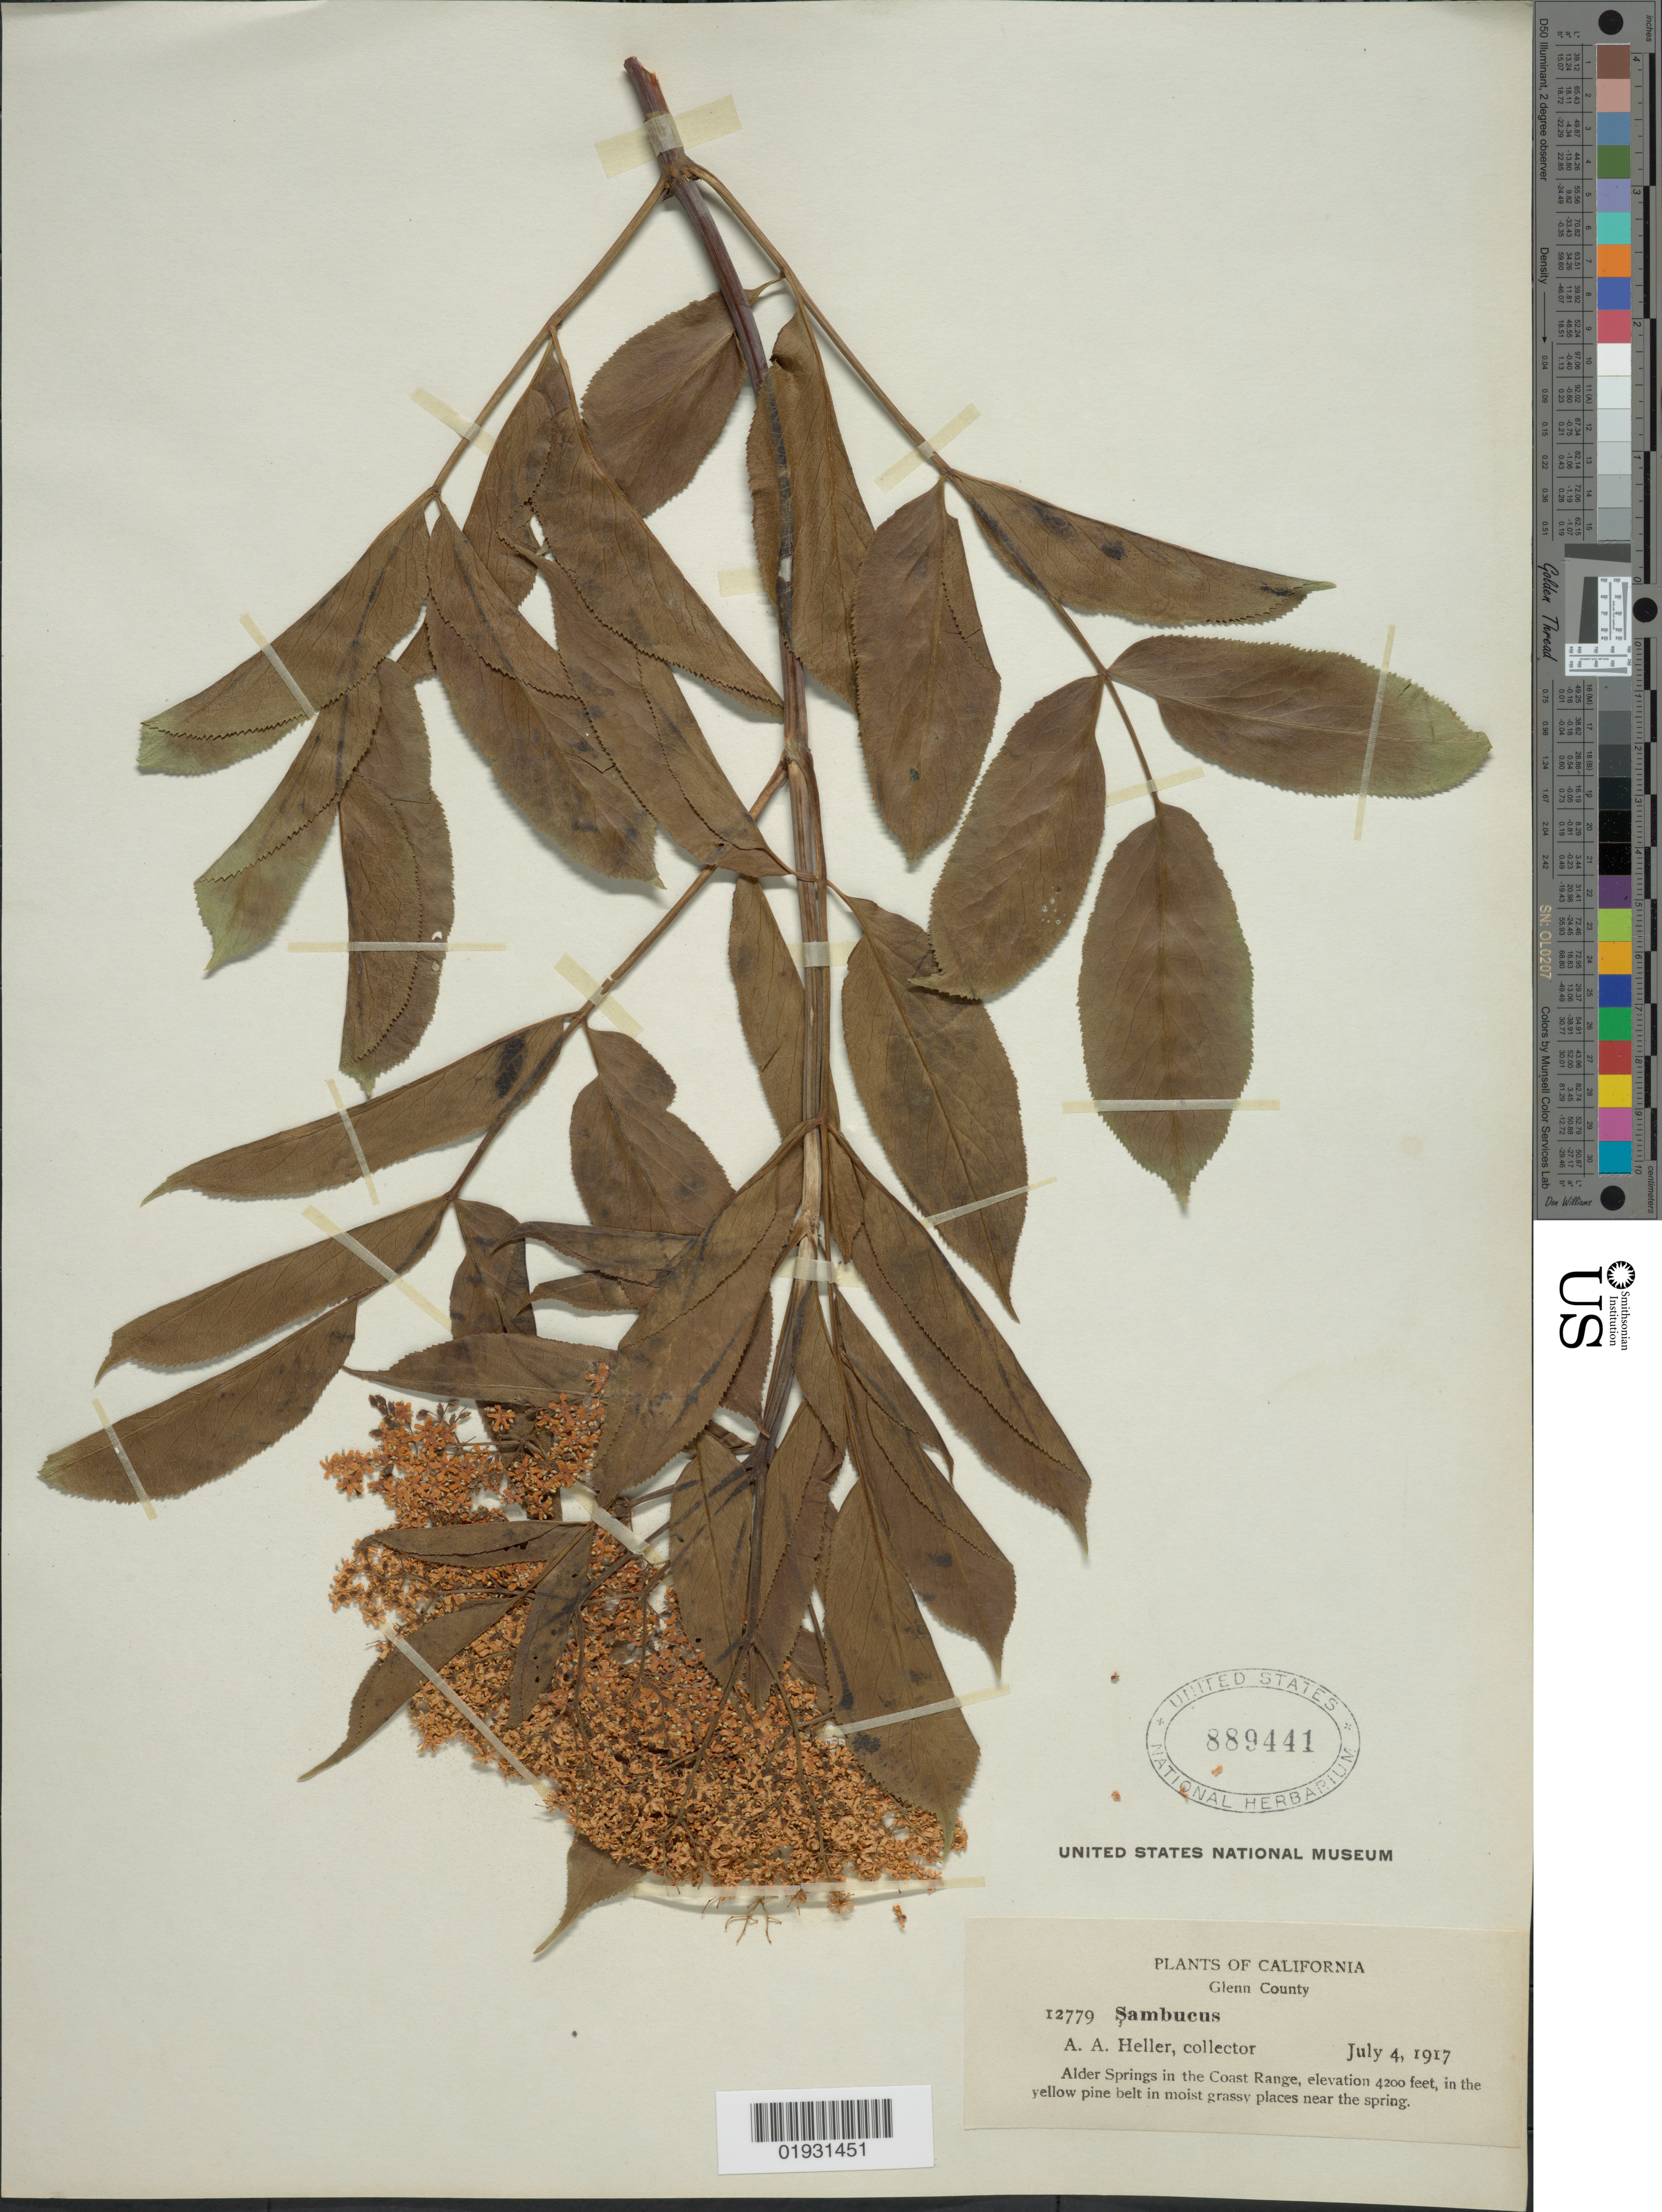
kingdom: Plantae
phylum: Tracheophyta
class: Magnoliopsida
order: Dipsacales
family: Viburnaceae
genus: Sambucus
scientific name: Sambucus sp.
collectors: A. A. Heller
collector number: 12779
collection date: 1917-07-04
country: United States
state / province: California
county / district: Glenn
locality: Glenn County. Alder Springs in the Coast Range.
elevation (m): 1280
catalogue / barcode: US 889441